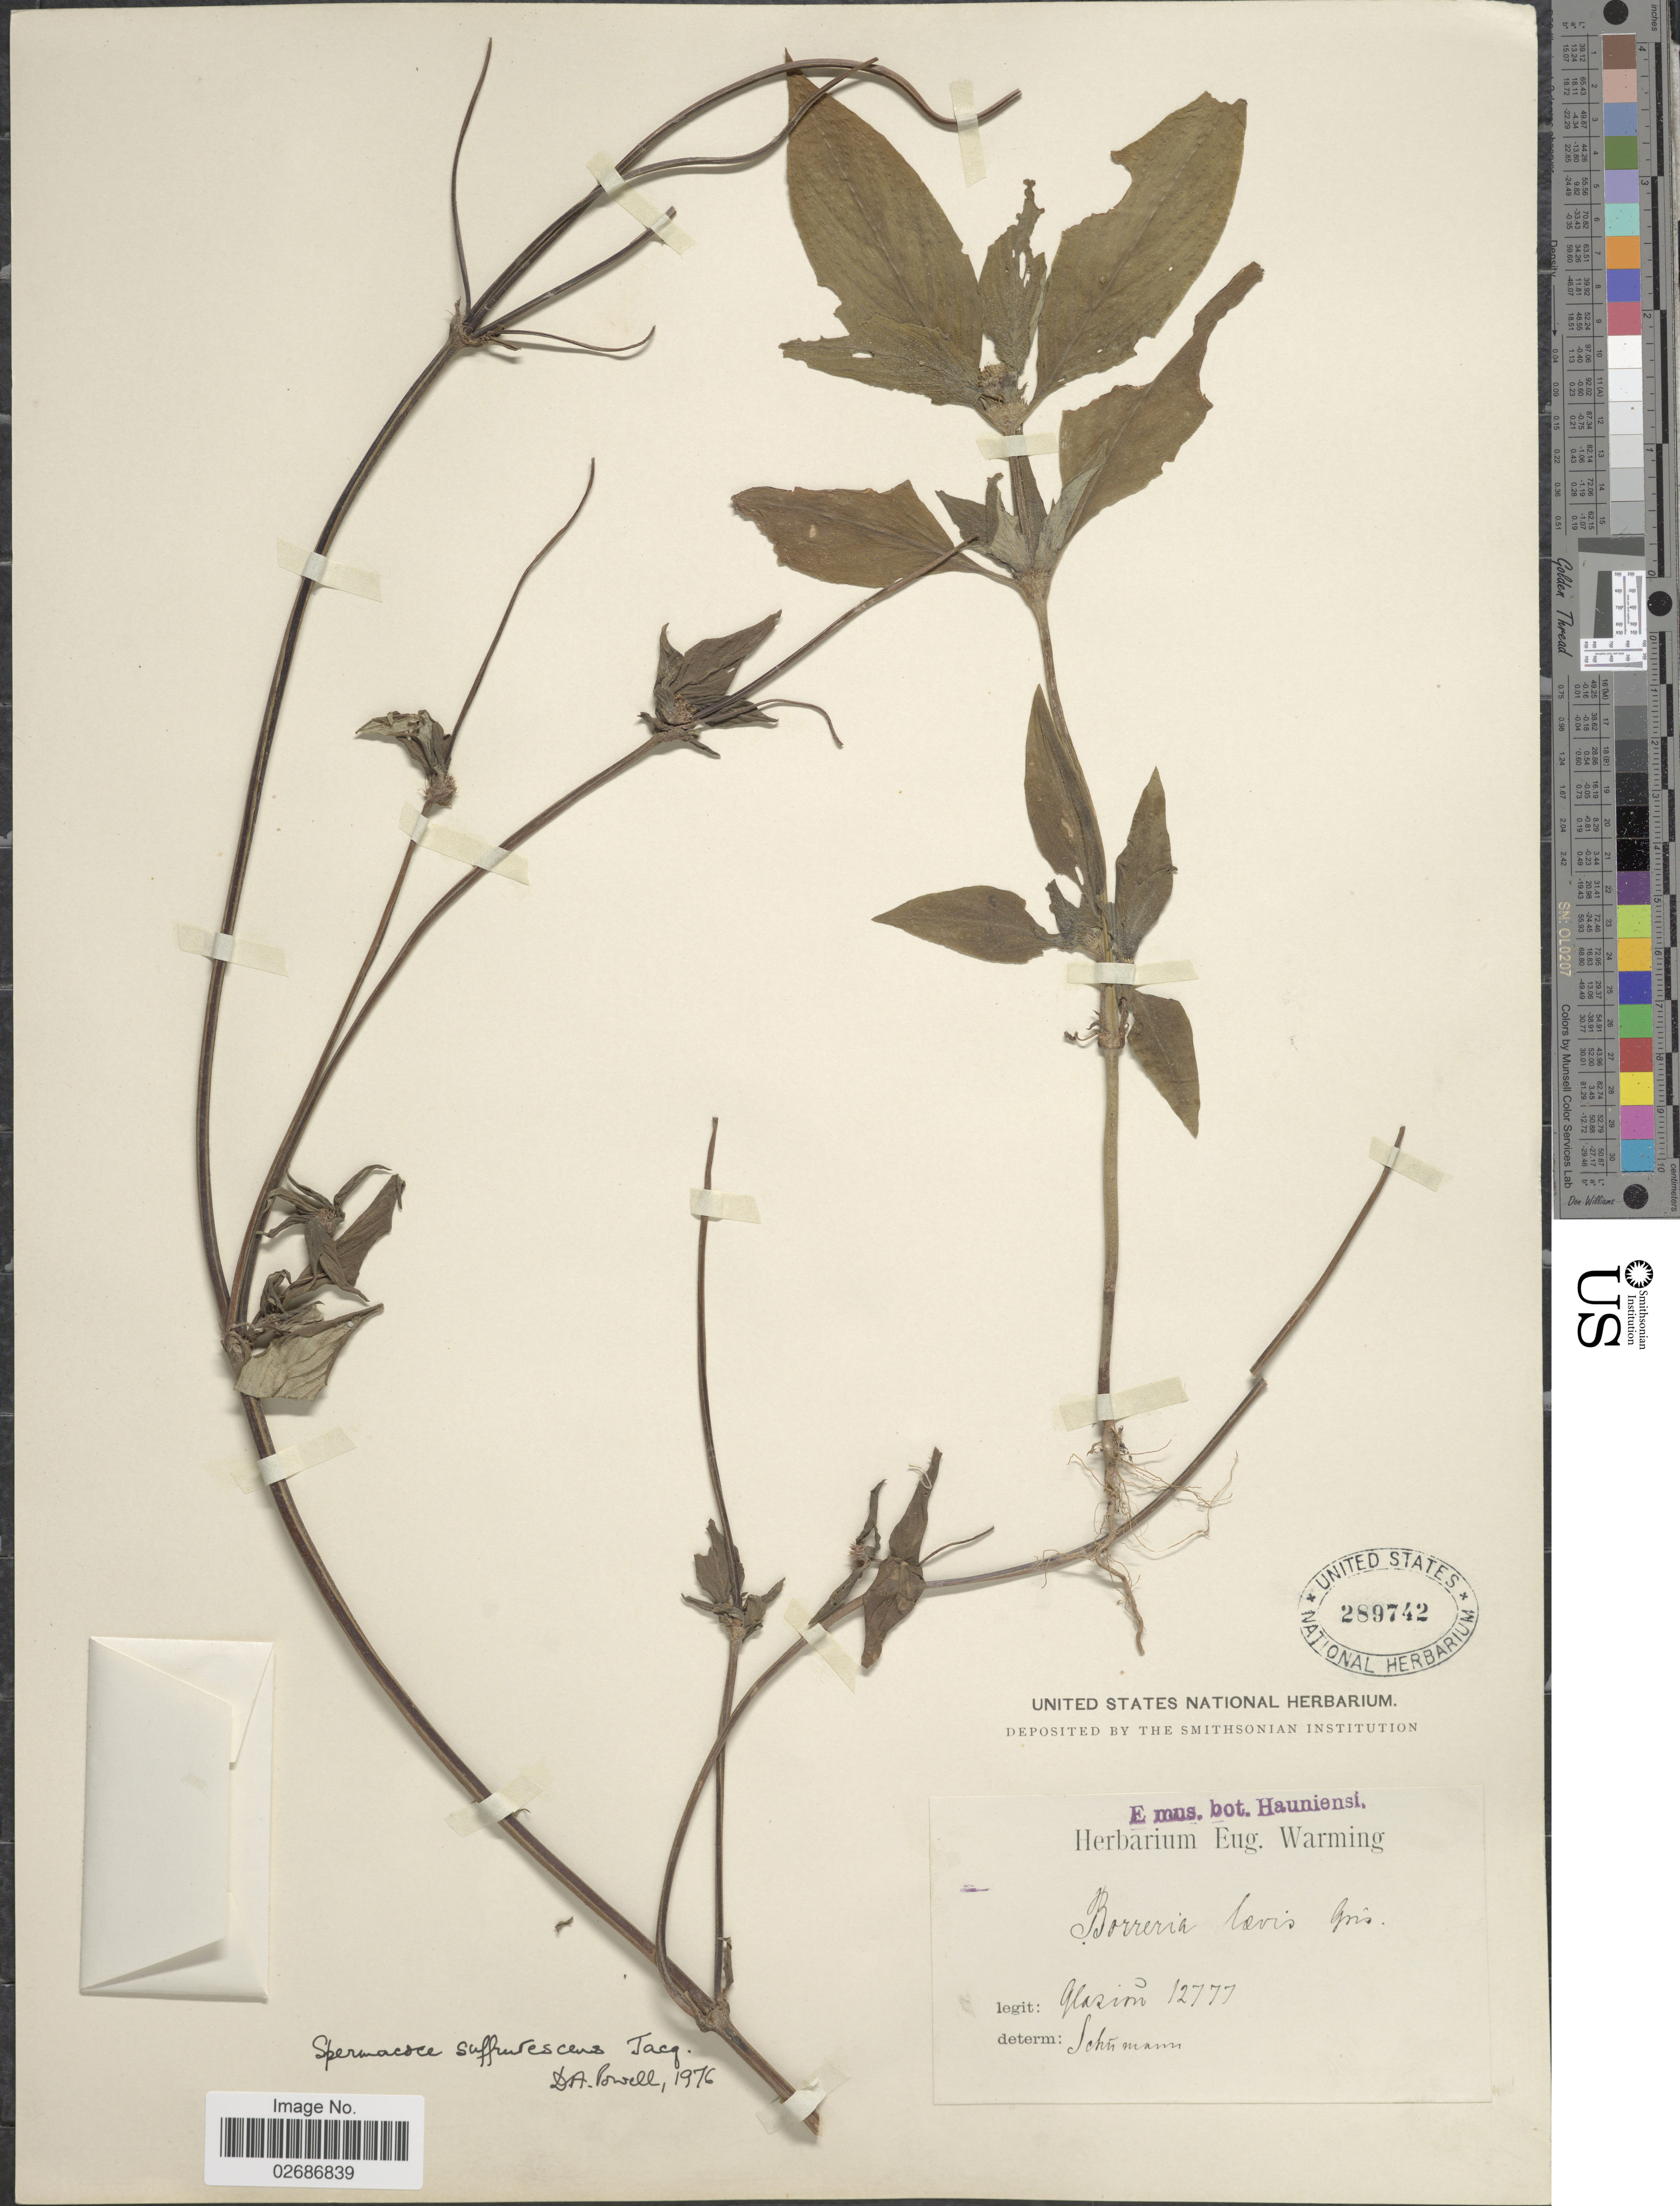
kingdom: Plantae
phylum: Tracheophyta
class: Magnoliopsida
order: Gentianales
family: Rubiaceae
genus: Borreria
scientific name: Borreria remota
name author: (Lam.) Bacigalupo & E.L. Cabral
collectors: Glaziou, --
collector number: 12777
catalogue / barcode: US 289742